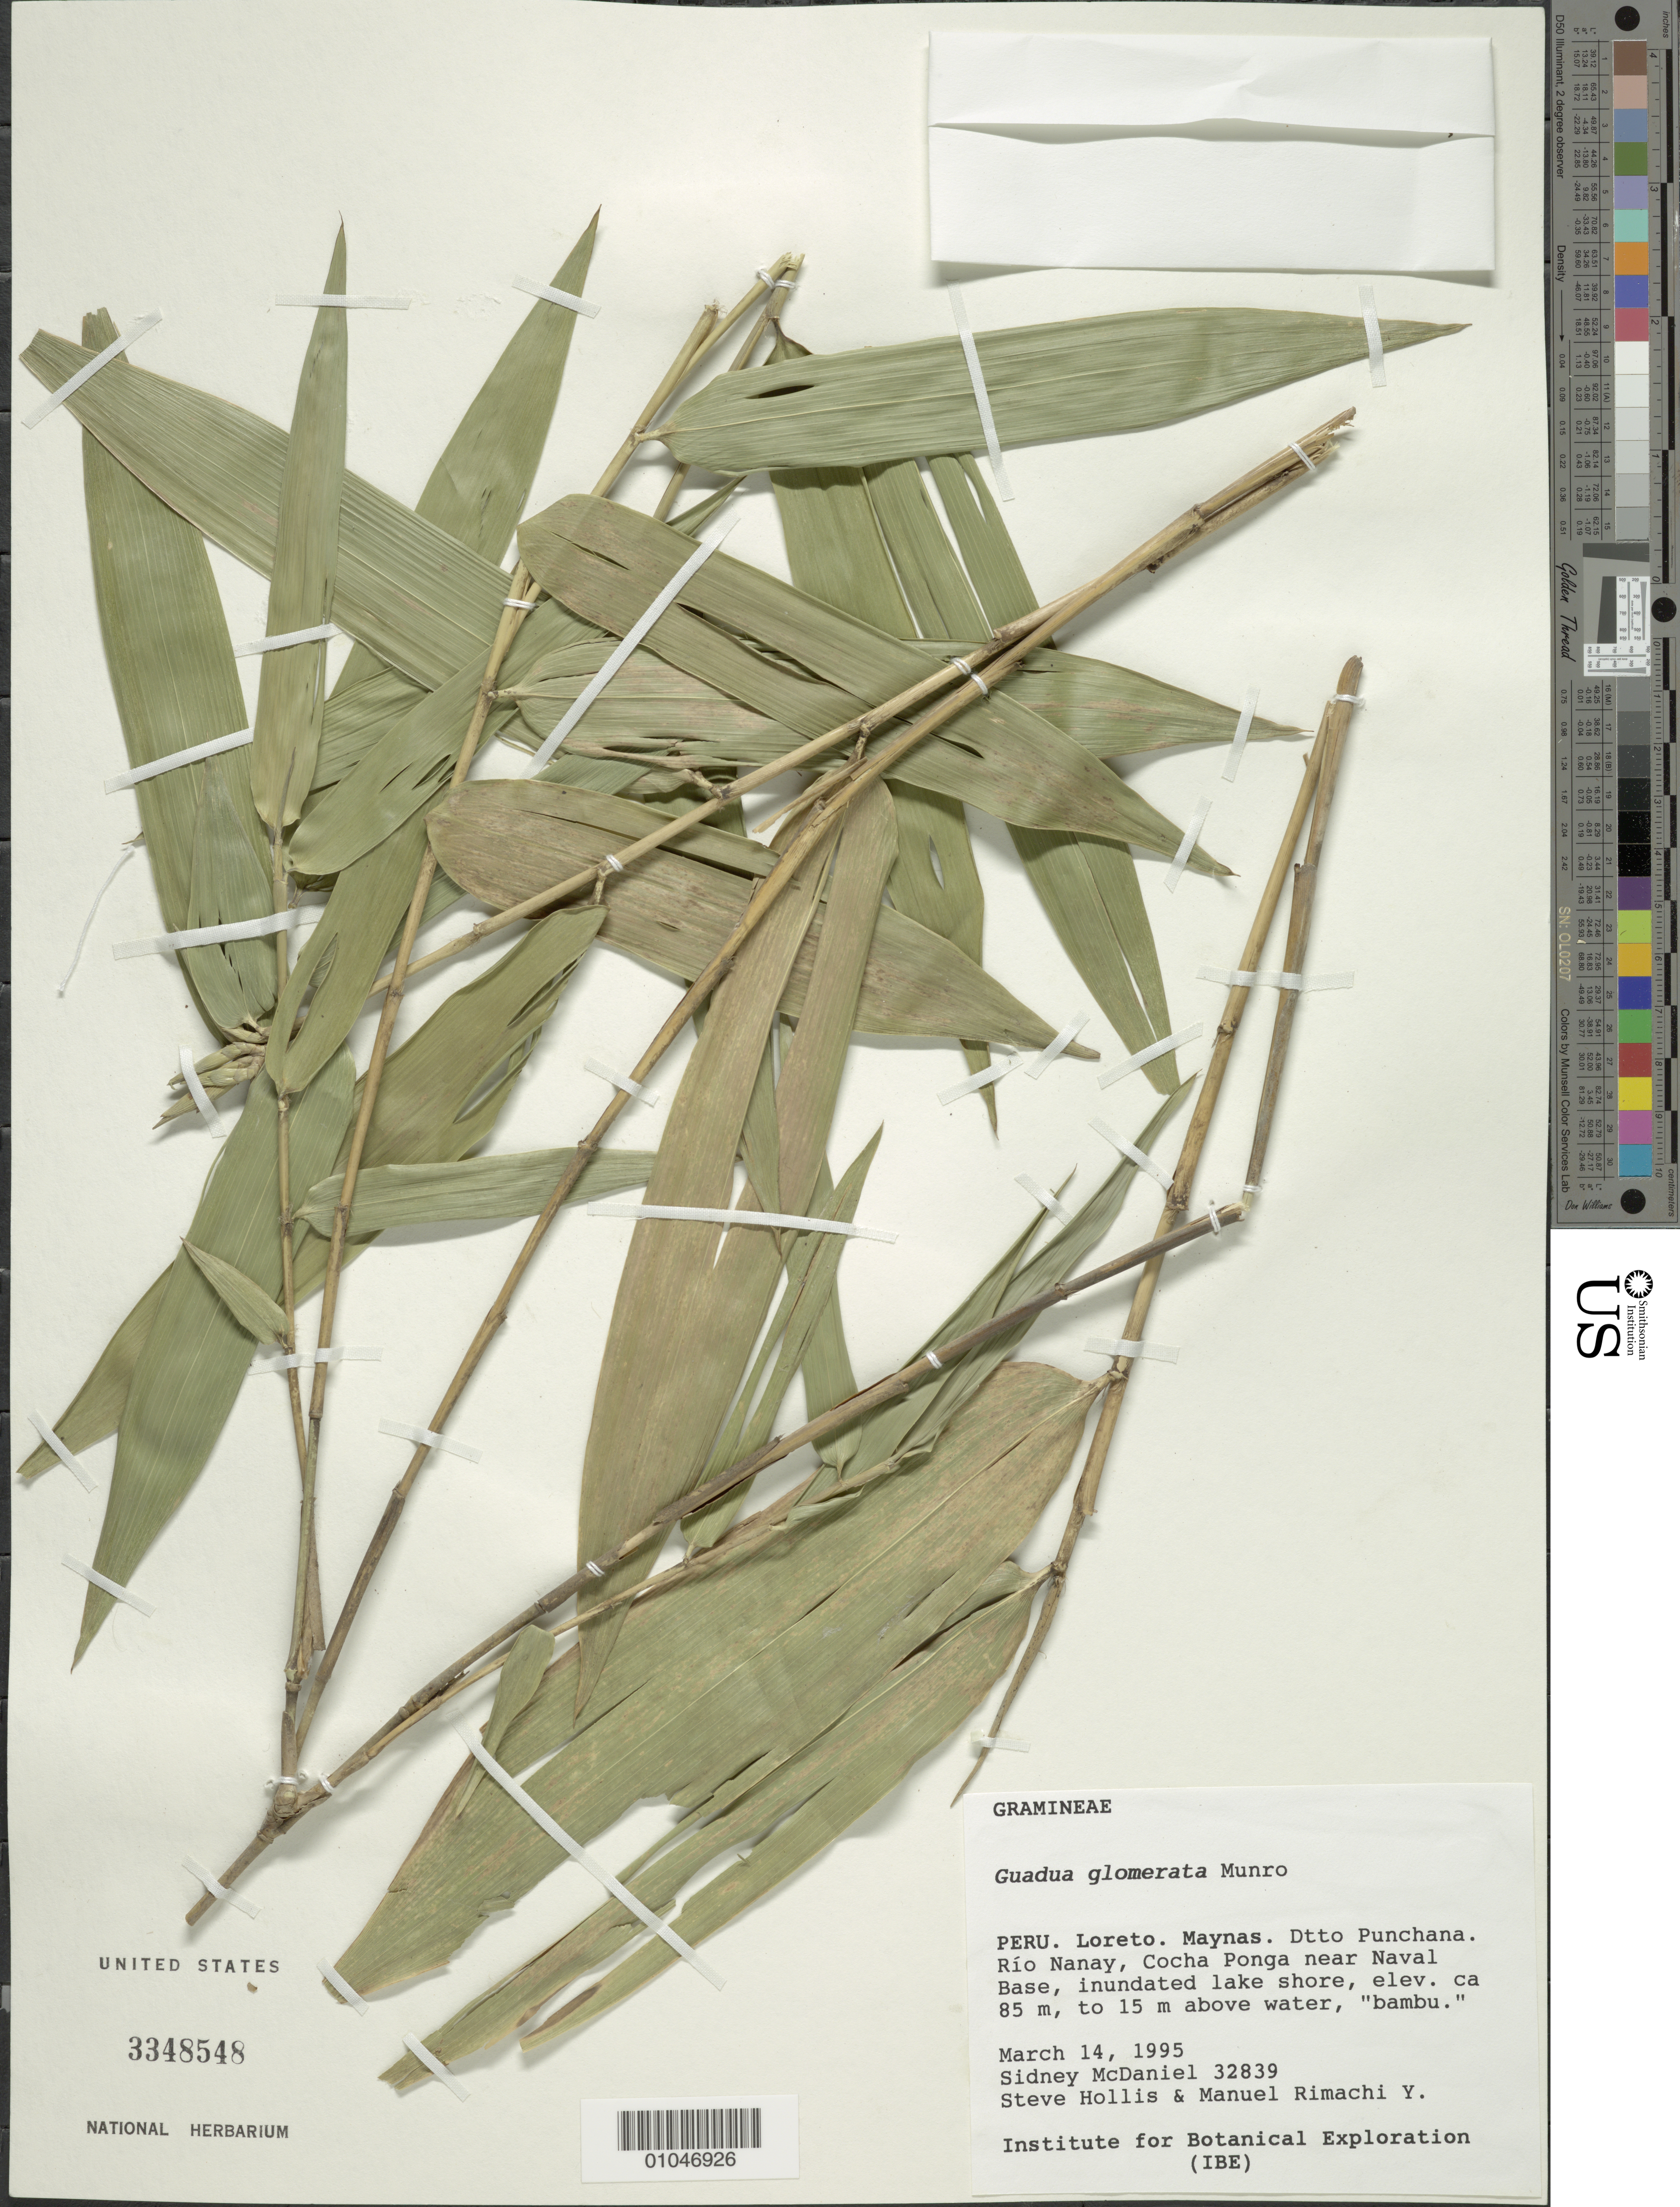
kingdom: Plantae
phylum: Tracheophyta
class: Liliopsida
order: Poales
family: Poaceae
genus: Guadua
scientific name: Guadua glomerata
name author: Munro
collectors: S. McDaniel, S. Hollis & M. Rimachi Y.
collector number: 32839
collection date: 1995-03-14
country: Peru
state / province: Loreto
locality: Rio Nanay, Cocha Ponga near Naval Base, Dtto. Punchana, Maynas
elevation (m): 85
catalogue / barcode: US 3348548